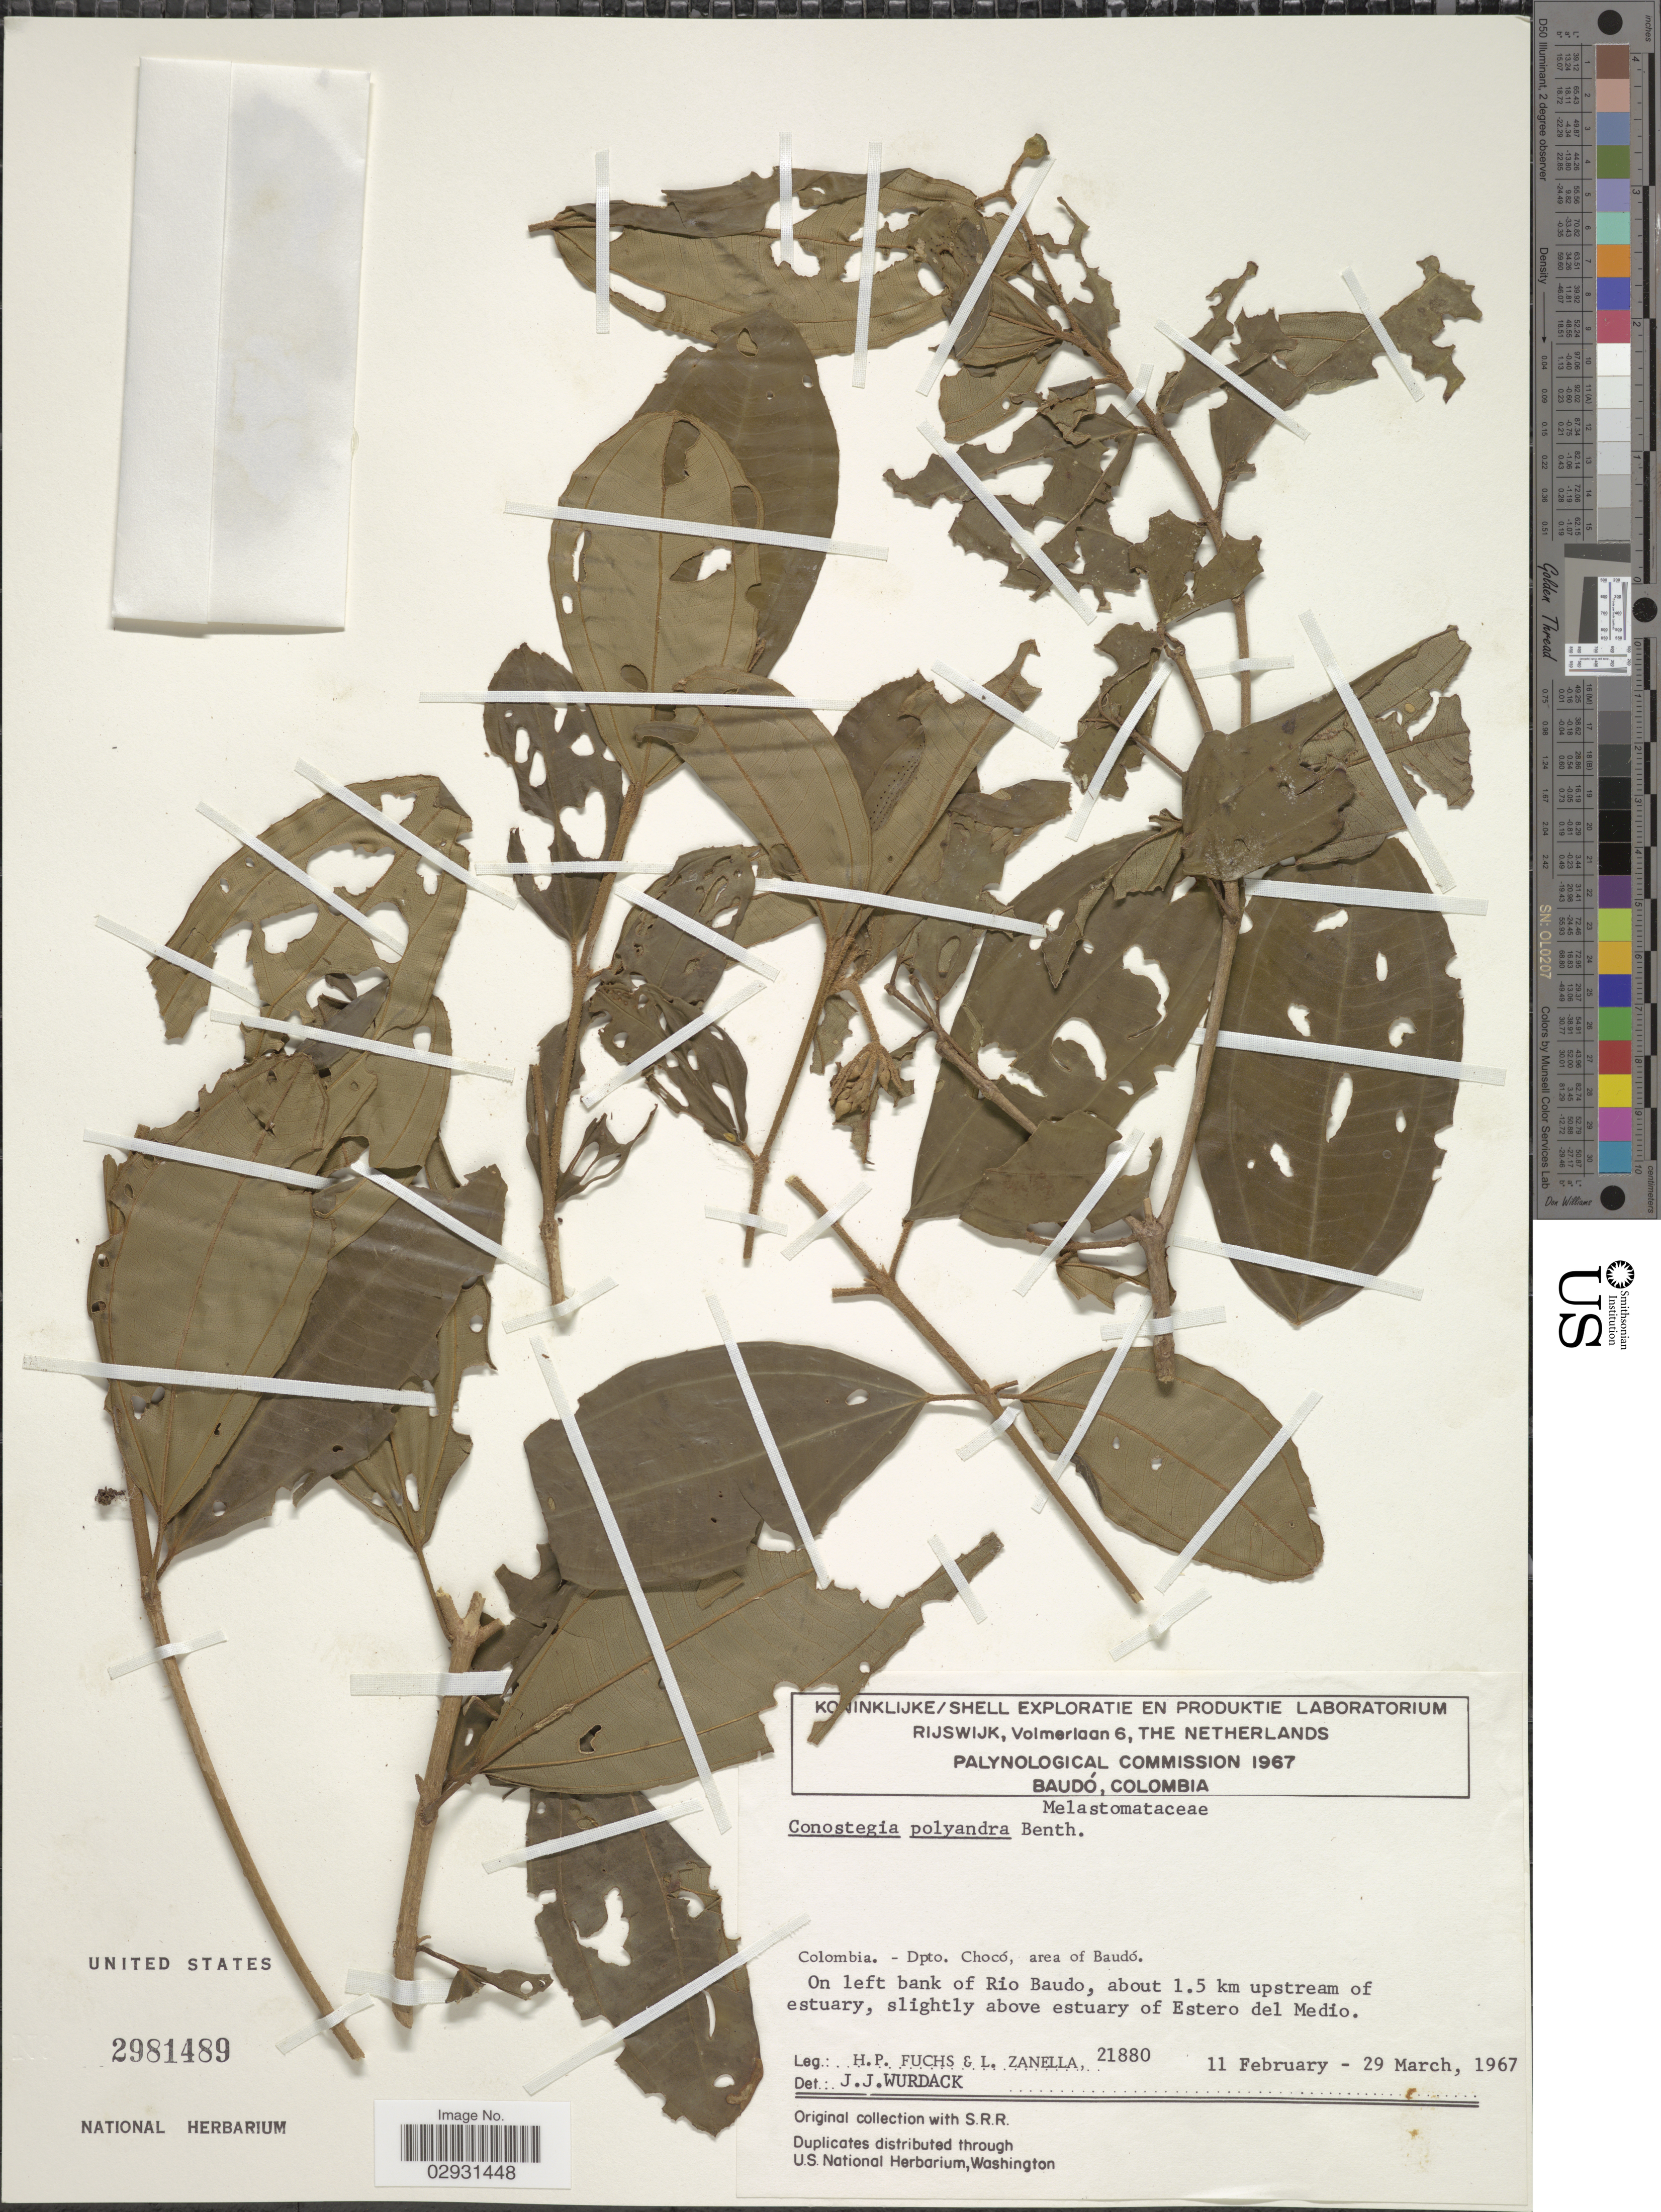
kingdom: Plantae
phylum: Tracheophyta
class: Magnoliopsida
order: Myrtales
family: Melastomataceae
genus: Conostegia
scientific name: Conostegia polyandra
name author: Benth.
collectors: H. P. Fuchs & L. Zanella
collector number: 21880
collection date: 1967-02-11/1967-03-29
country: Colombia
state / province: Chocó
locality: Dpto. Chocó, area of Baudó. On left bank of Rio Baudo, about 1.5 km upsteam of estuary, slightly above estuary of Estero del Medío.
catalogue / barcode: US 2981489